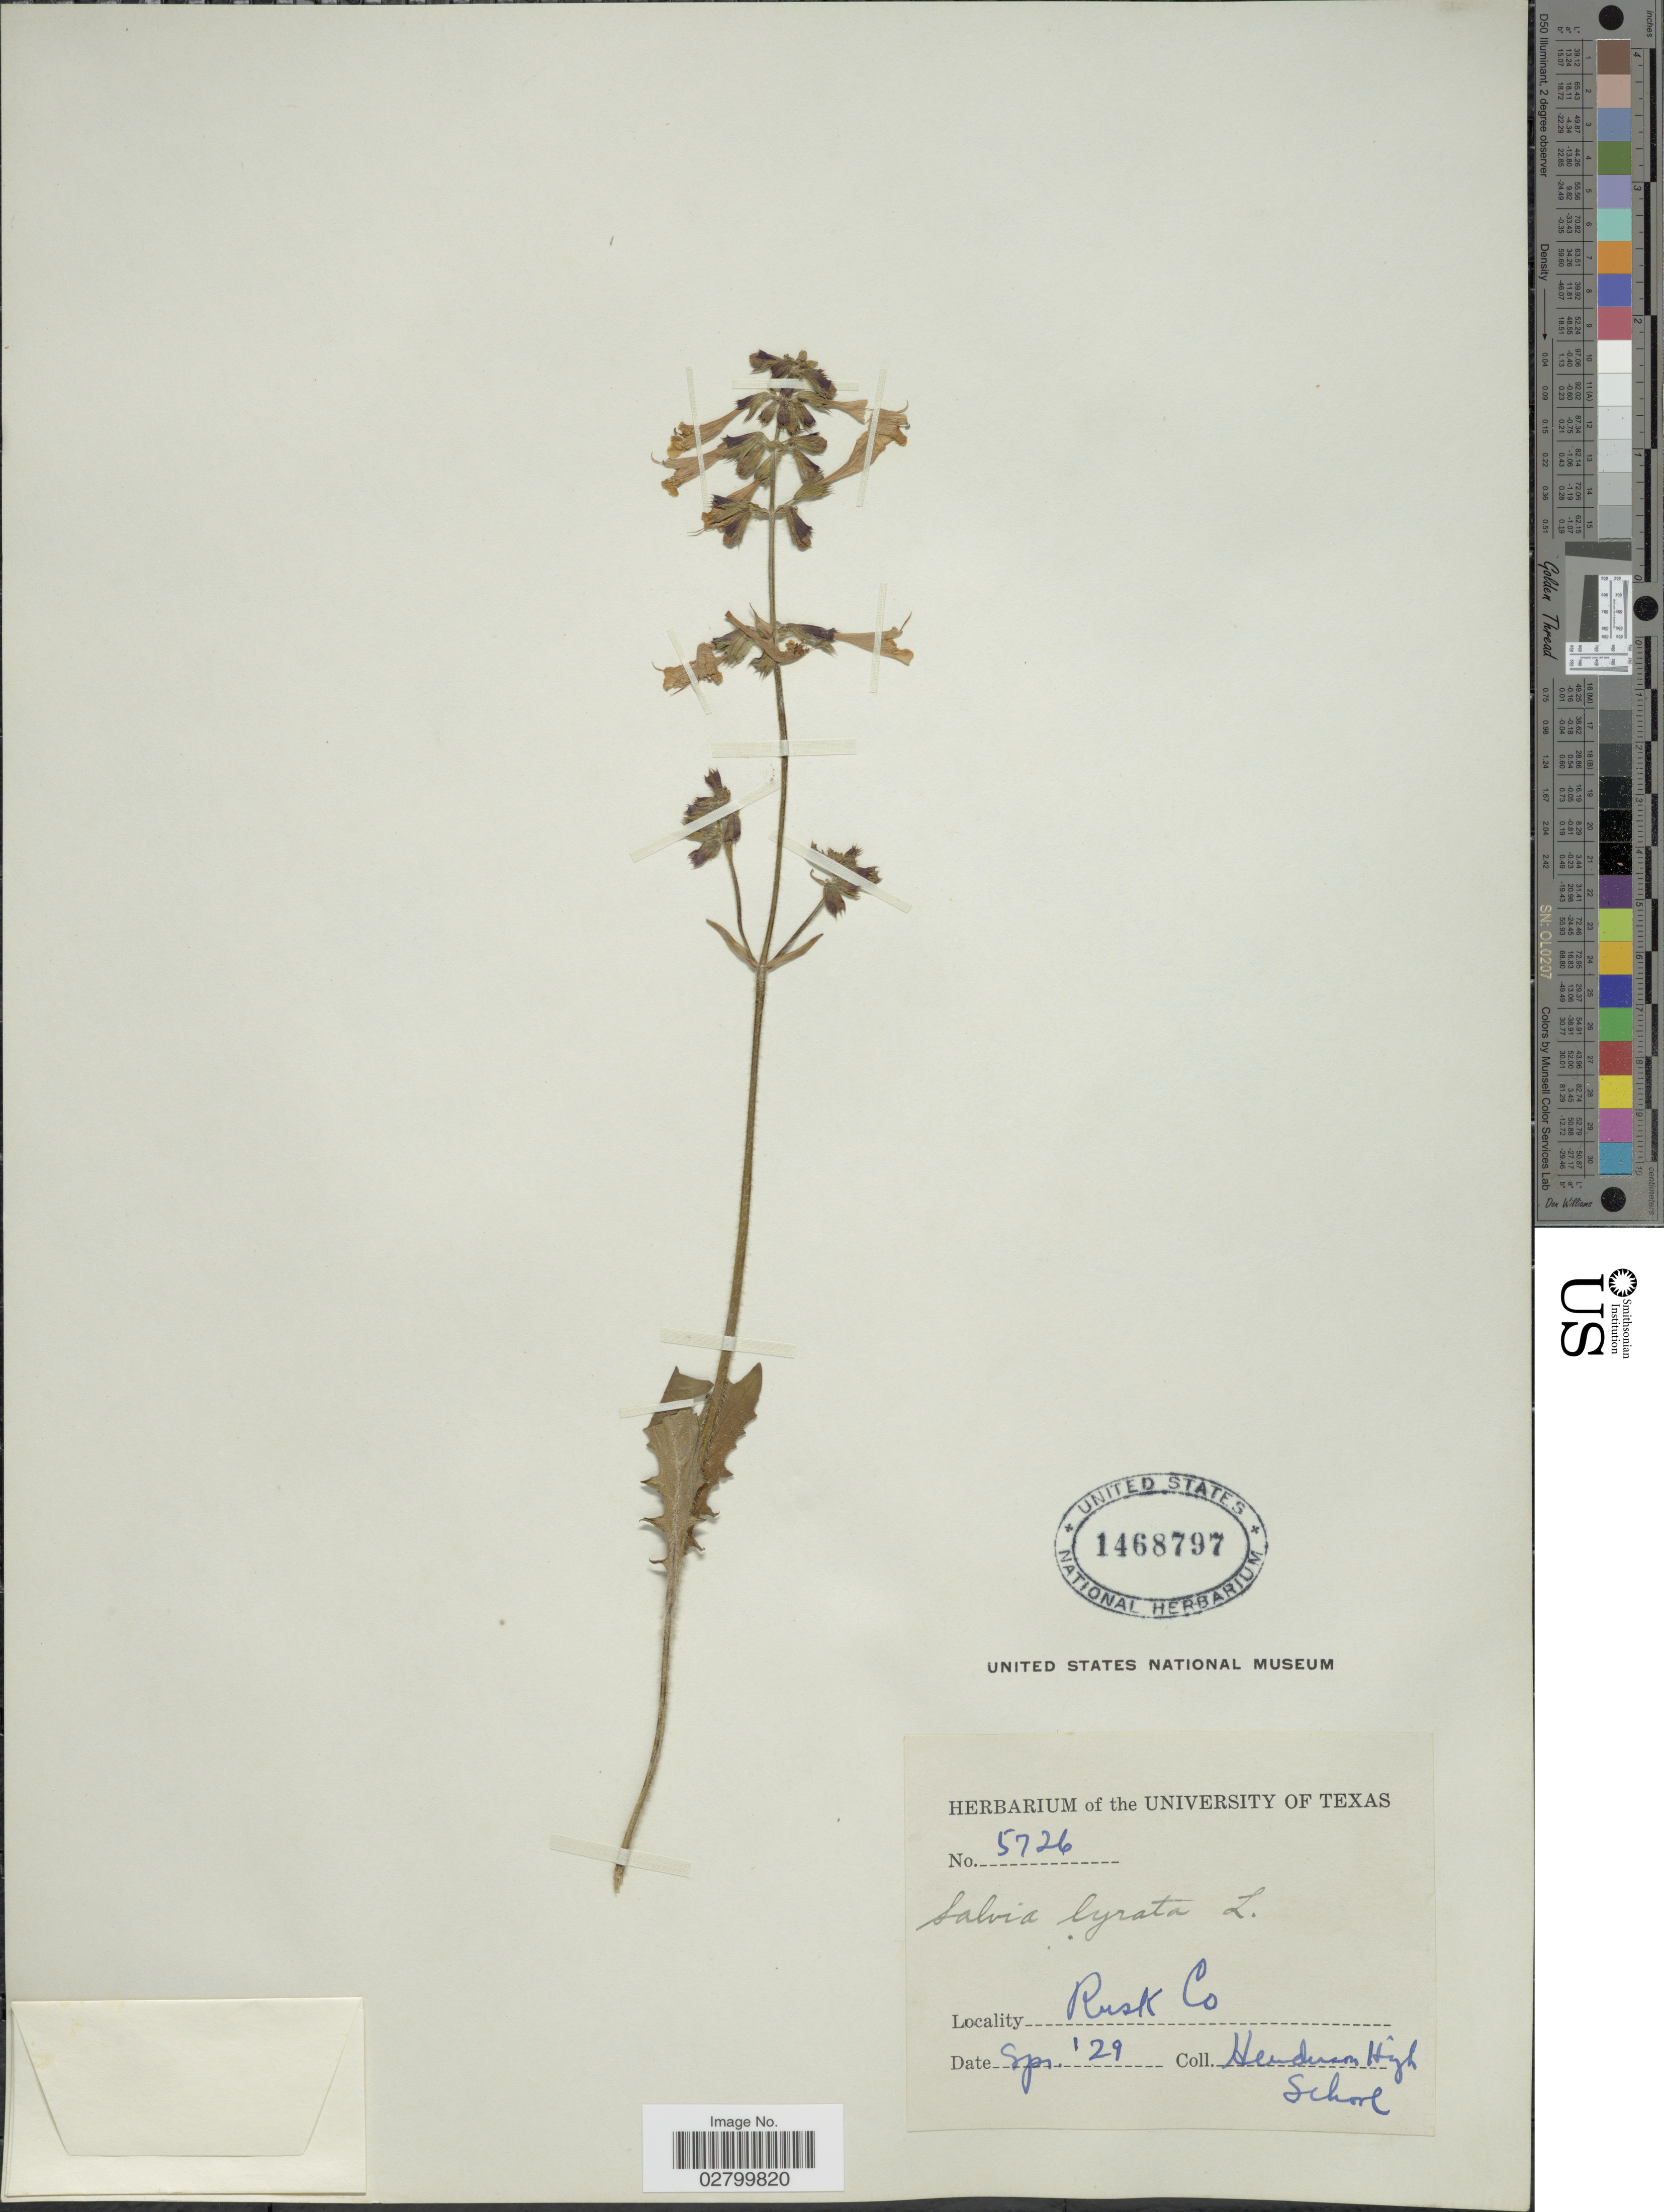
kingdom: Plantae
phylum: Tracheophyta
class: Magnoliopsida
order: Lamiales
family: Lamiaceae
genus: Salvia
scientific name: Salvia lyrata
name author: L.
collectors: Henderson High School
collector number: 5726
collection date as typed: Spr. '29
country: United States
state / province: Texas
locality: Rusk Co.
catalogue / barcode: US 1468797